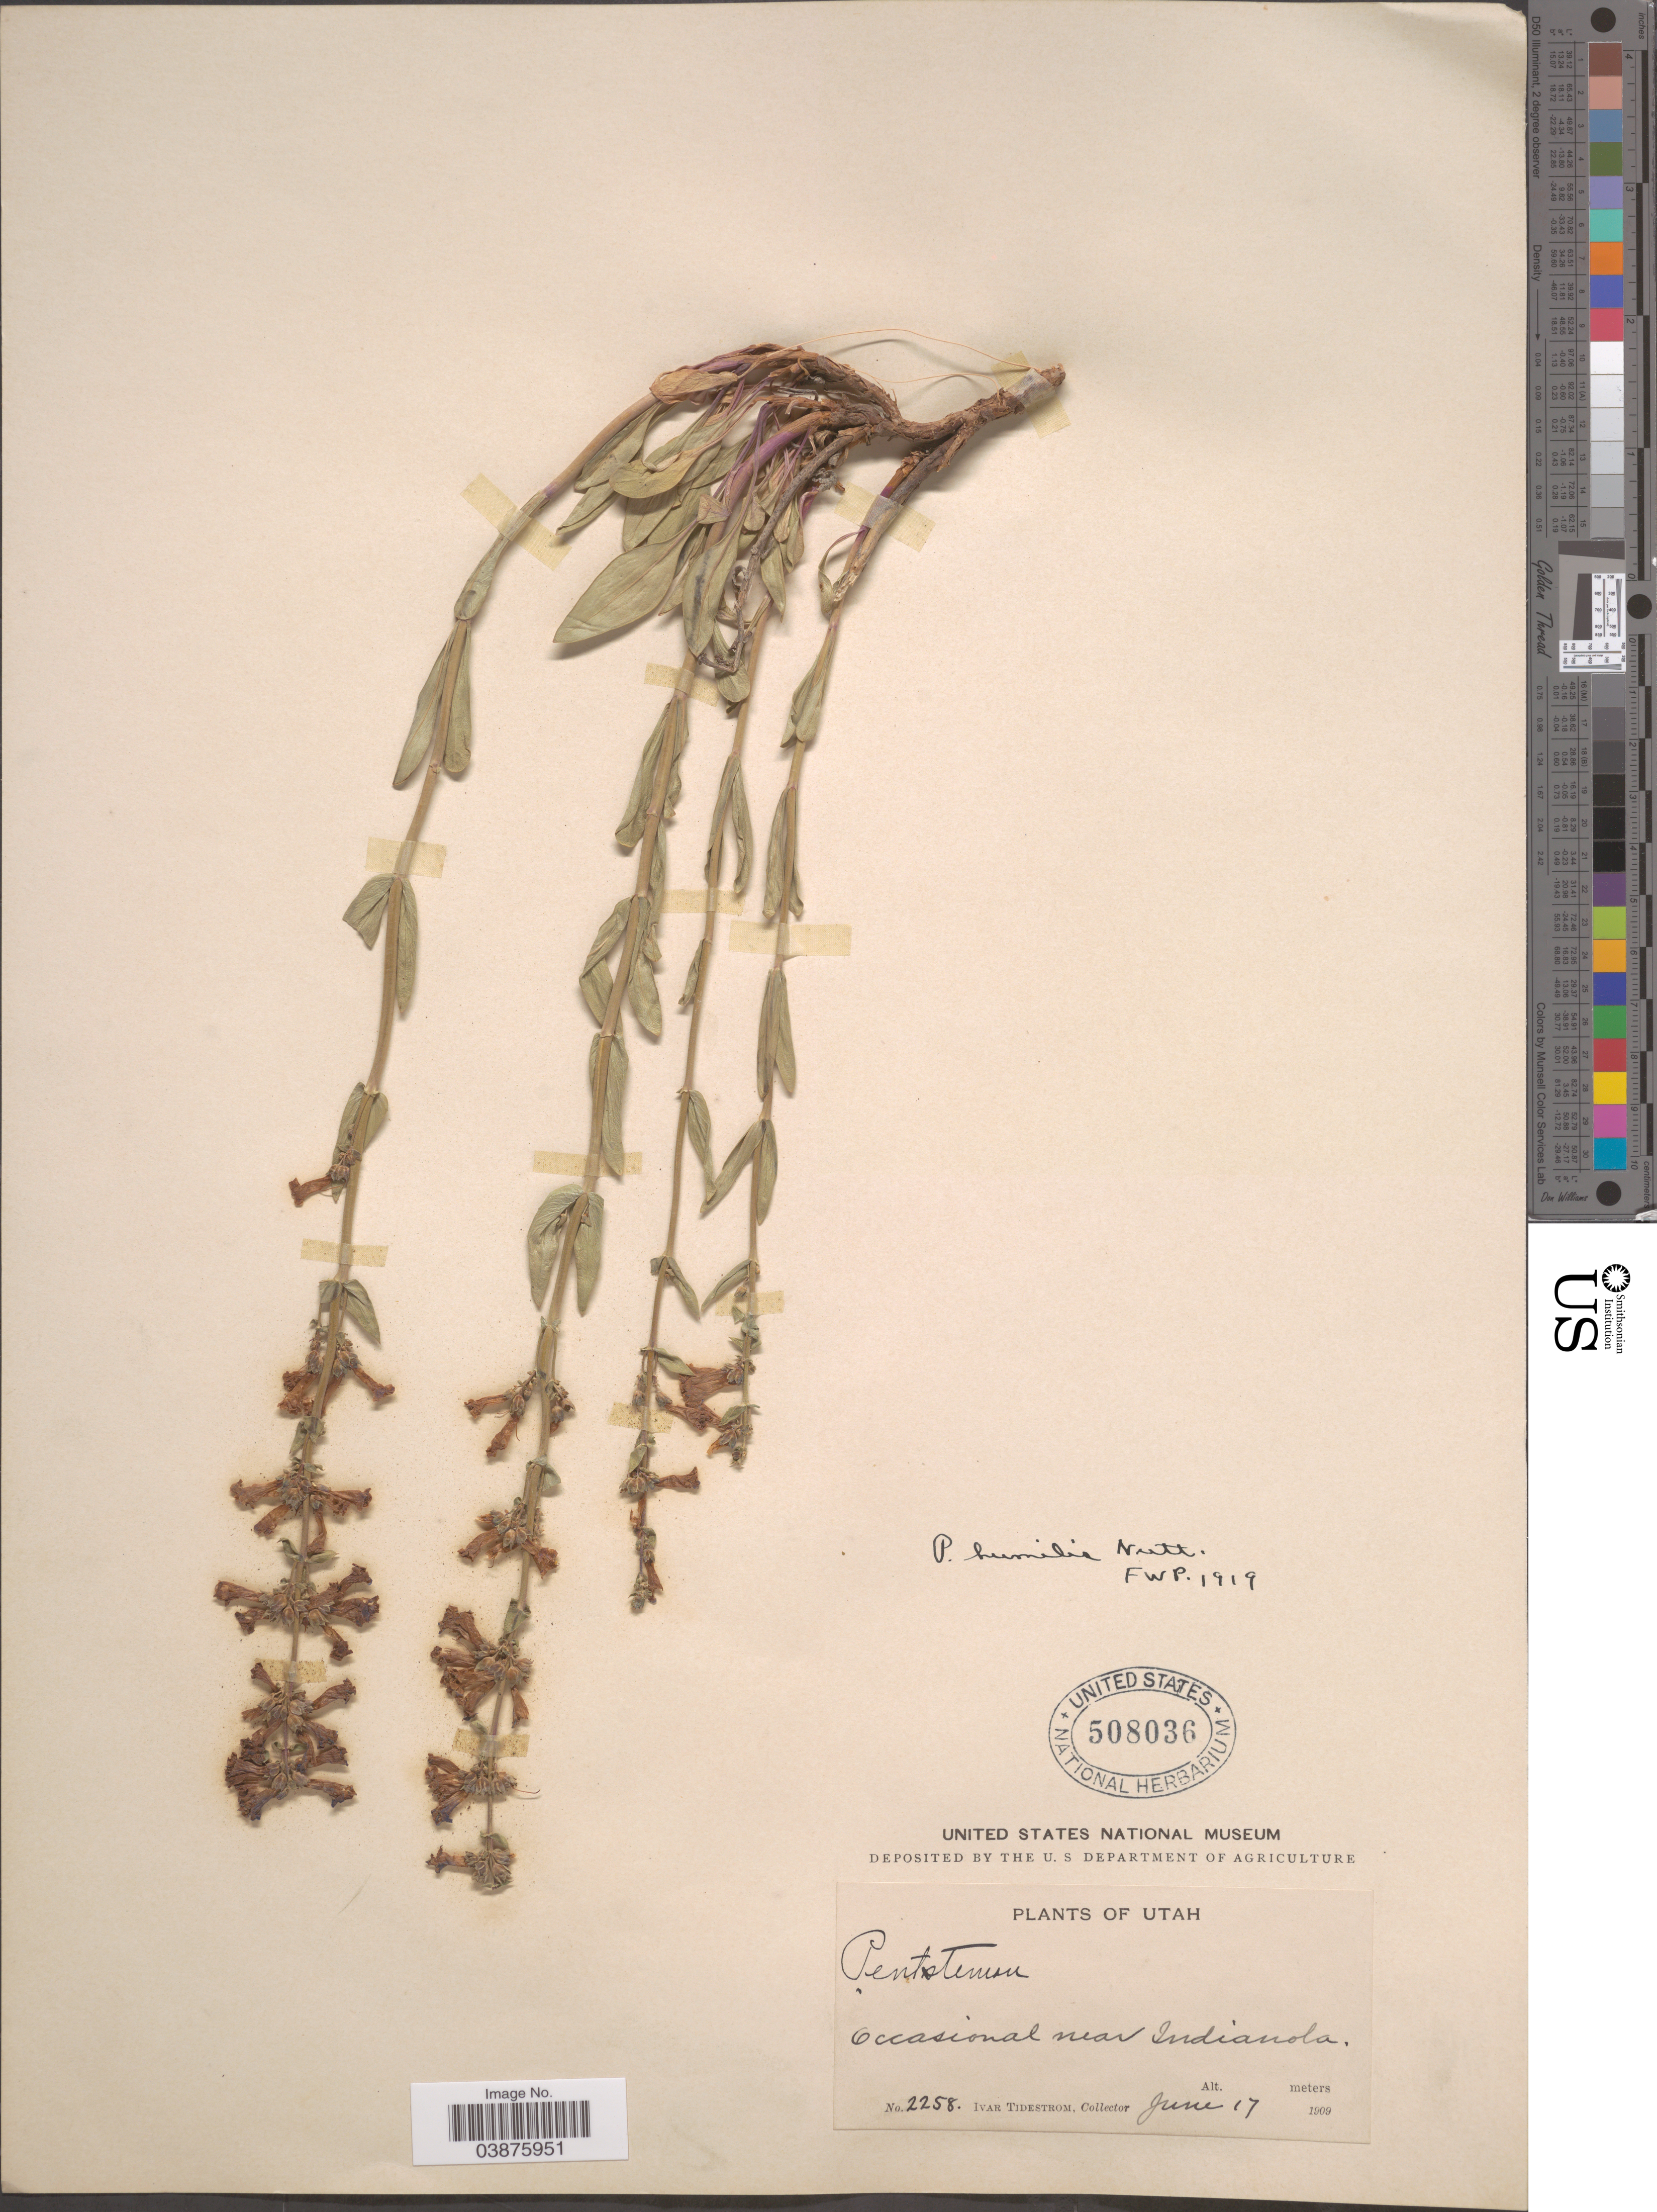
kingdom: Plantae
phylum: Tracheophyta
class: Magnoliopsida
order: Lamiales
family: Plantaginaceae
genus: Penstemon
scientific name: Penstemon humilis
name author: Nutt. ex A. Gray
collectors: I. F. Tidestrom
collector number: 2258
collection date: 1909-06-17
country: United States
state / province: Utah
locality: Near Indianola.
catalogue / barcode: US 508036